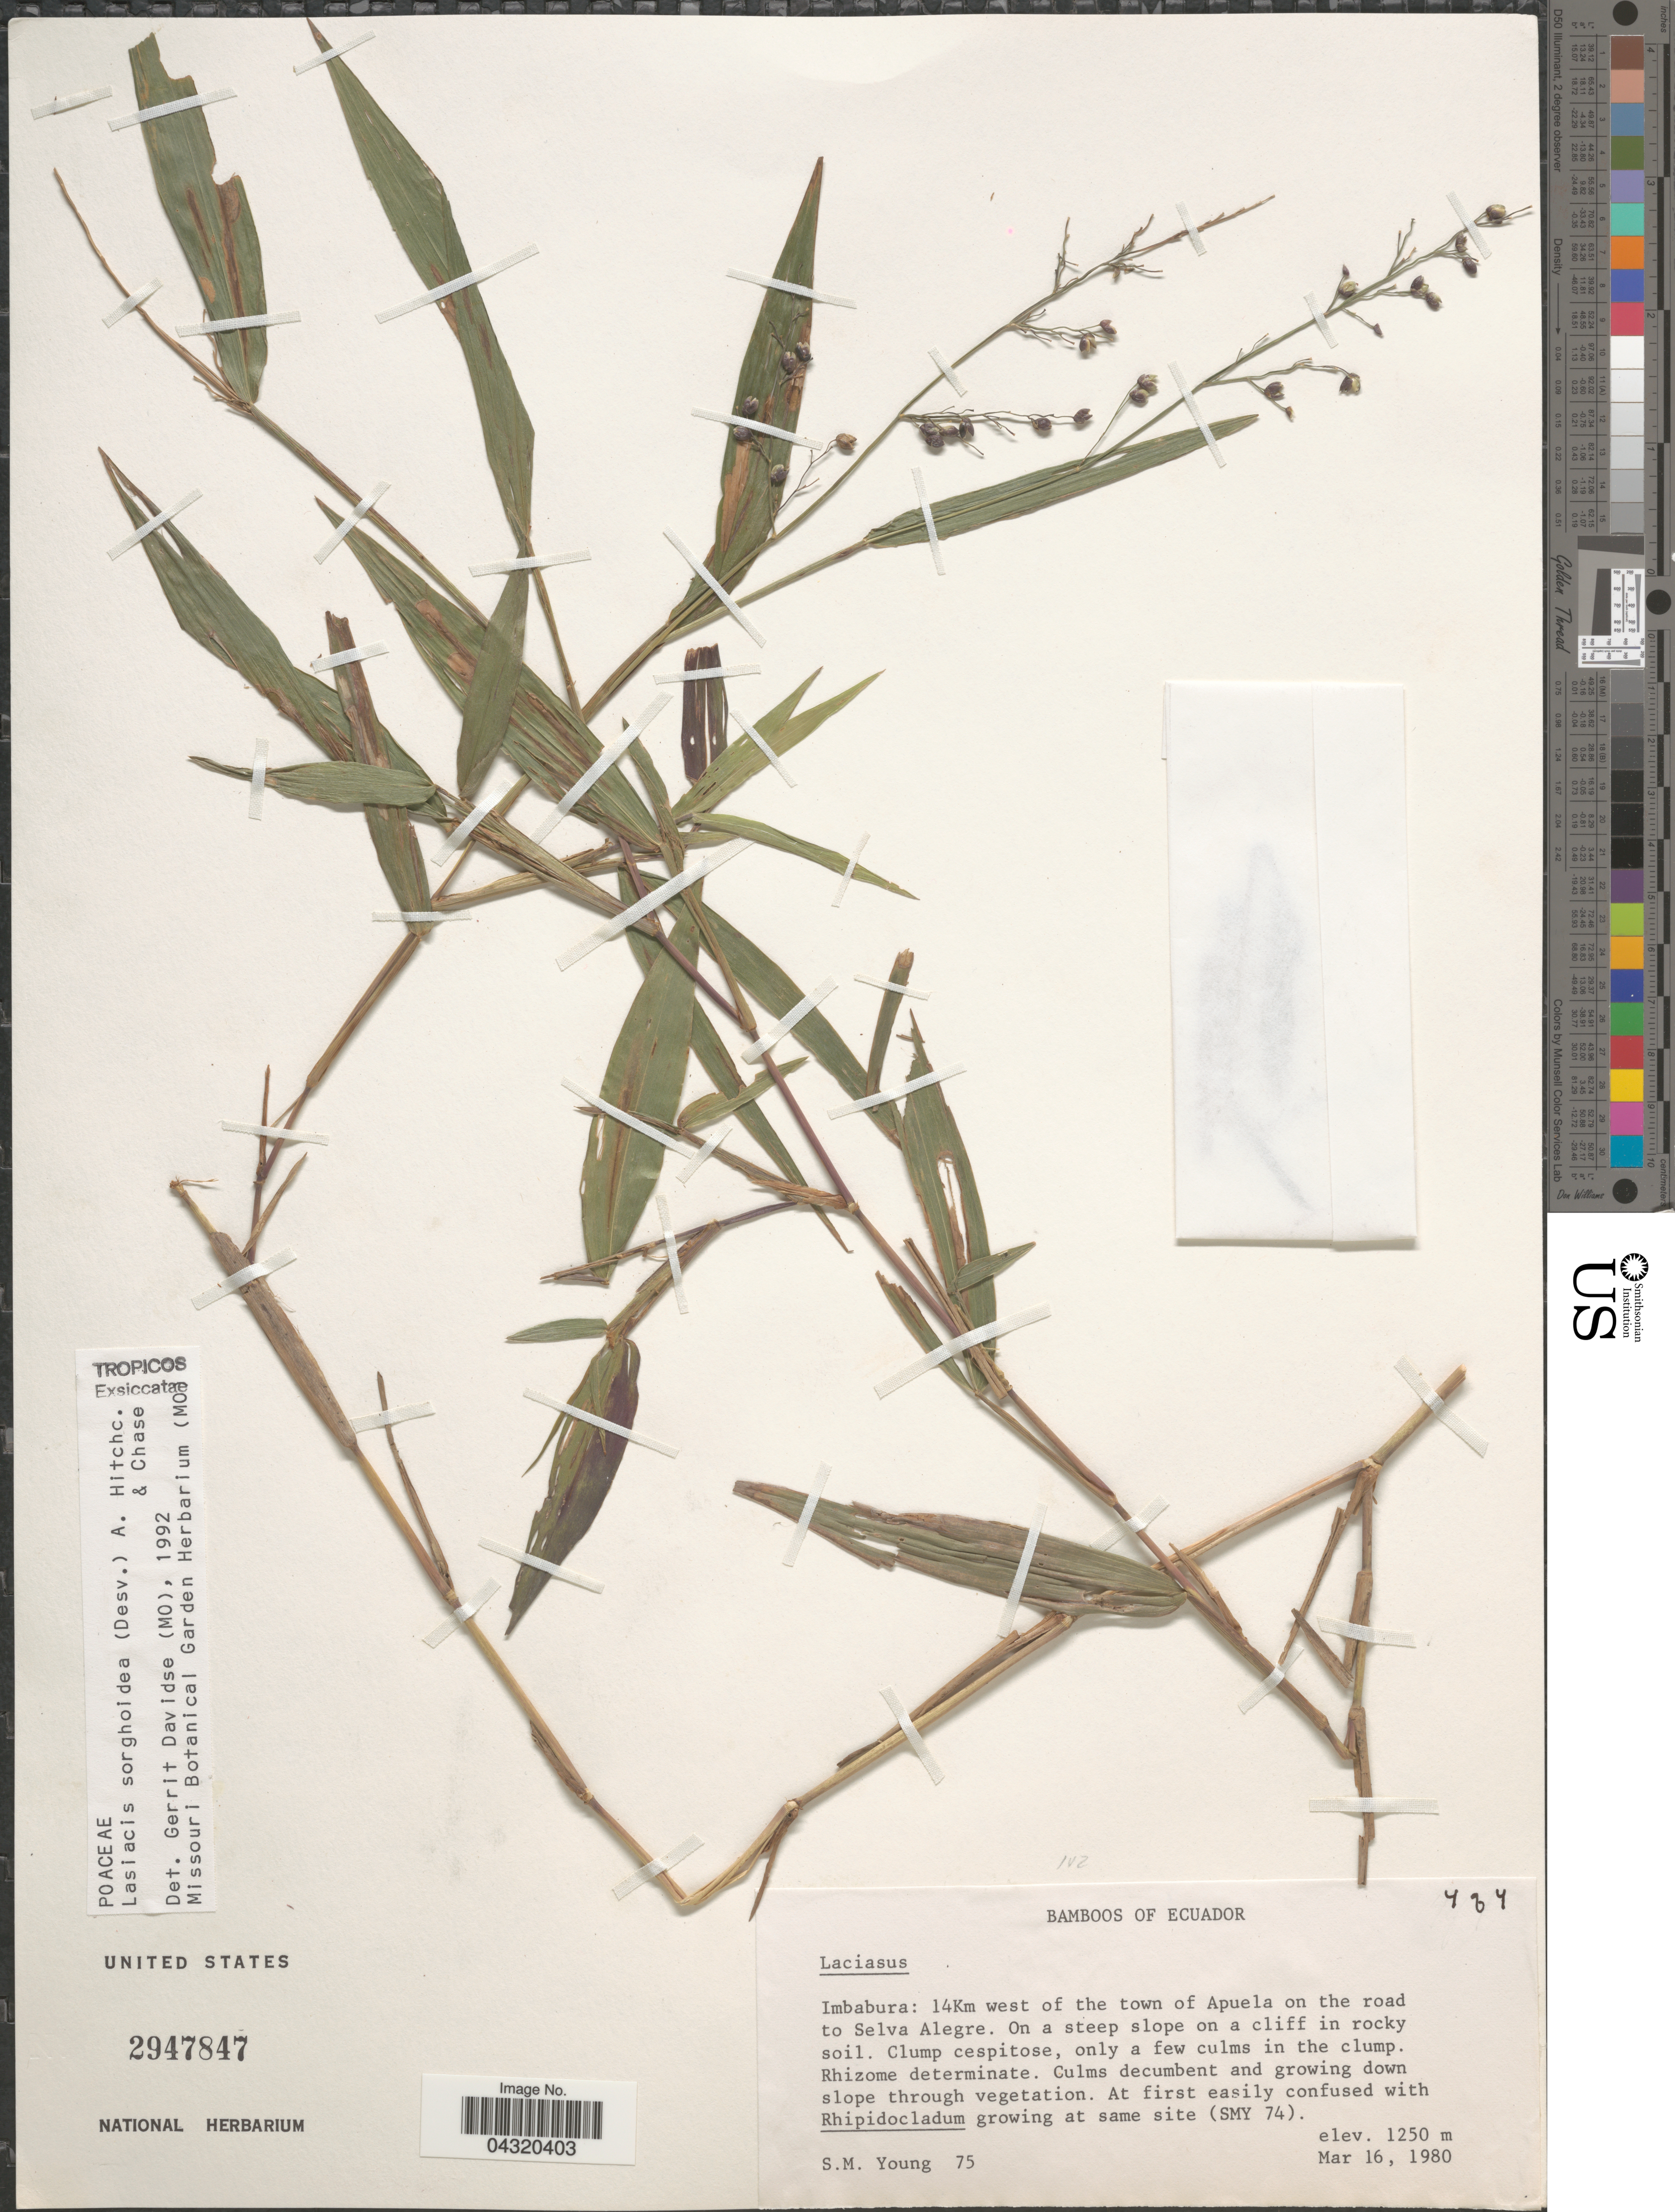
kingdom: Plantae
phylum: Tracheophyta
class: Liliopsida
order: Poales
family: Poaceae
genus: Lasiacis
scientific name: Lasiacis sorghoidea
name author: (Desv. ex Ham.) Hitchc. & Chase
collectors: S. Young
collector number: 75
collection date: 1980-03-16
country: Ecuador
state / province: Imbabura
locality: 14Km west of the town of Apuela on the road to Selva Alegre. On a steep slope on a cliff in rocky soil.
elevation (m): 1250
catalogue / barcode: US 2947847